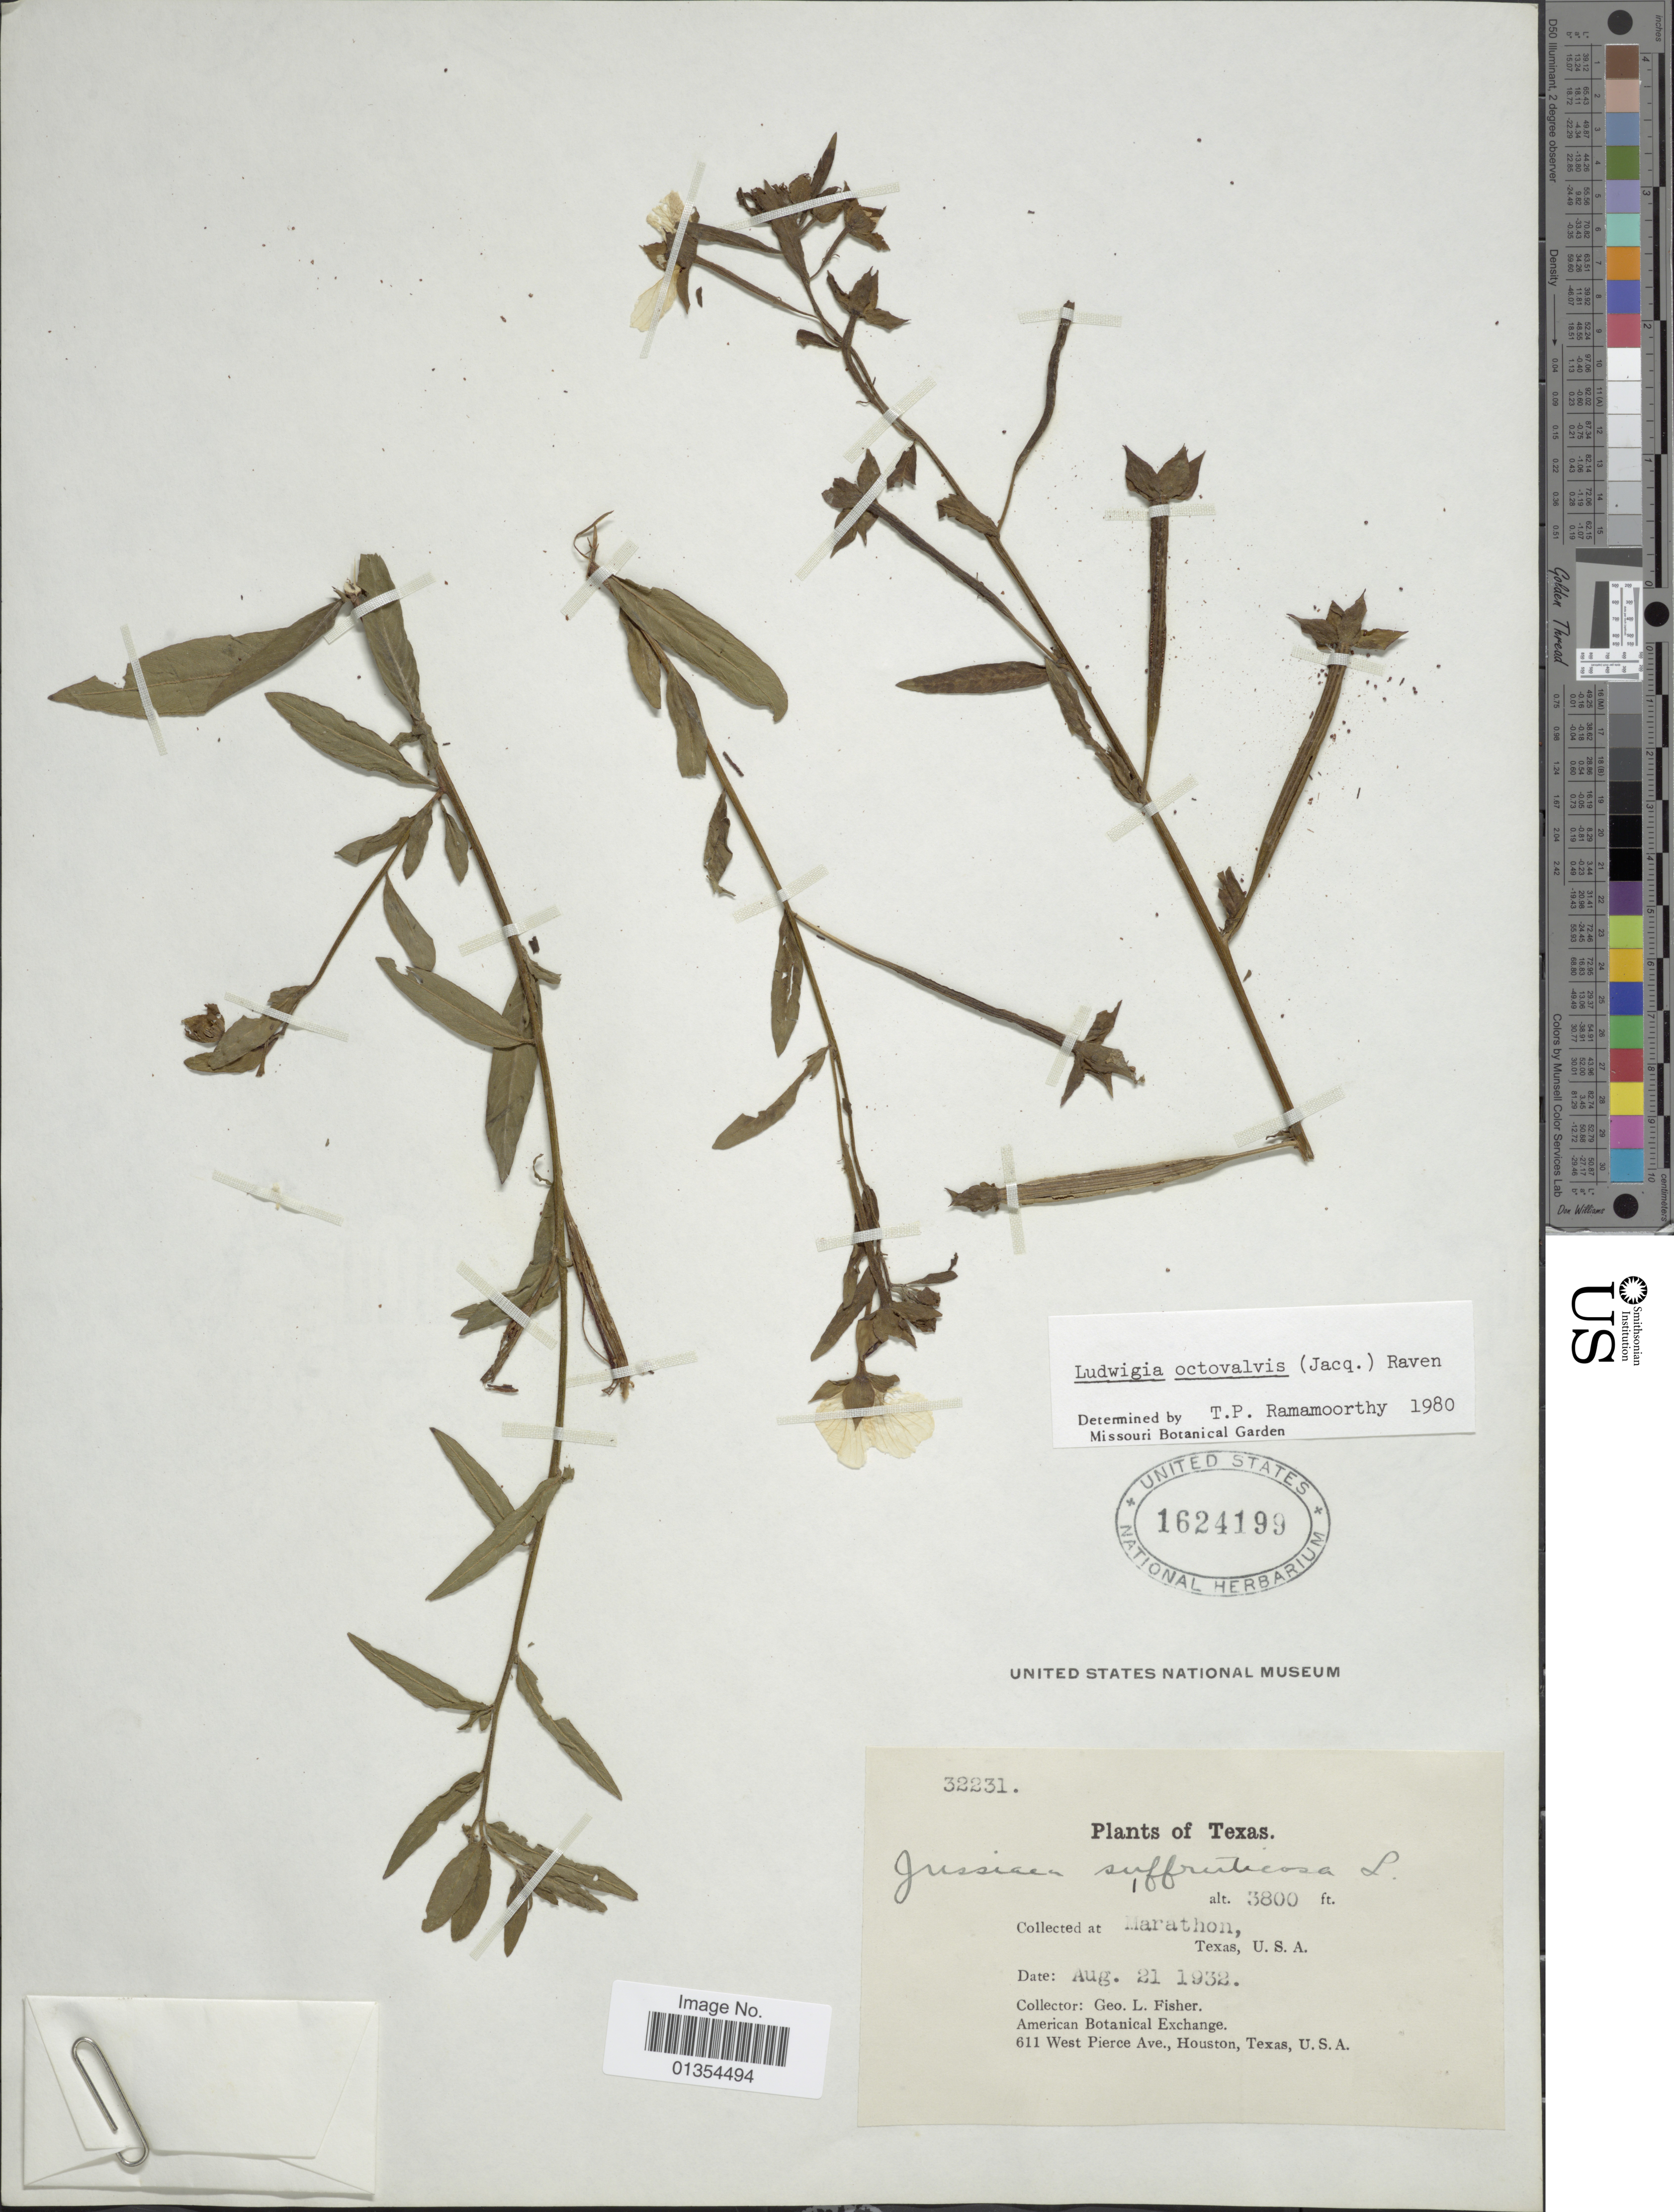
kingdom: Plantae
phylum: Tracheophyta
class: Magnoliopsida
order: Myrtales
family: Onagraceae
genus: Ludwigia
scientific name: Ludwigia octovalvis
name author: (Jacq.) P.H. Raven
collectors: G. L. Fisher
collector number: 32231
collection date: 1932-08-21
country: United States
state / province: Texas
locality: Marathon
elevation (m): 1158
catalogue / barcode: US 1624199